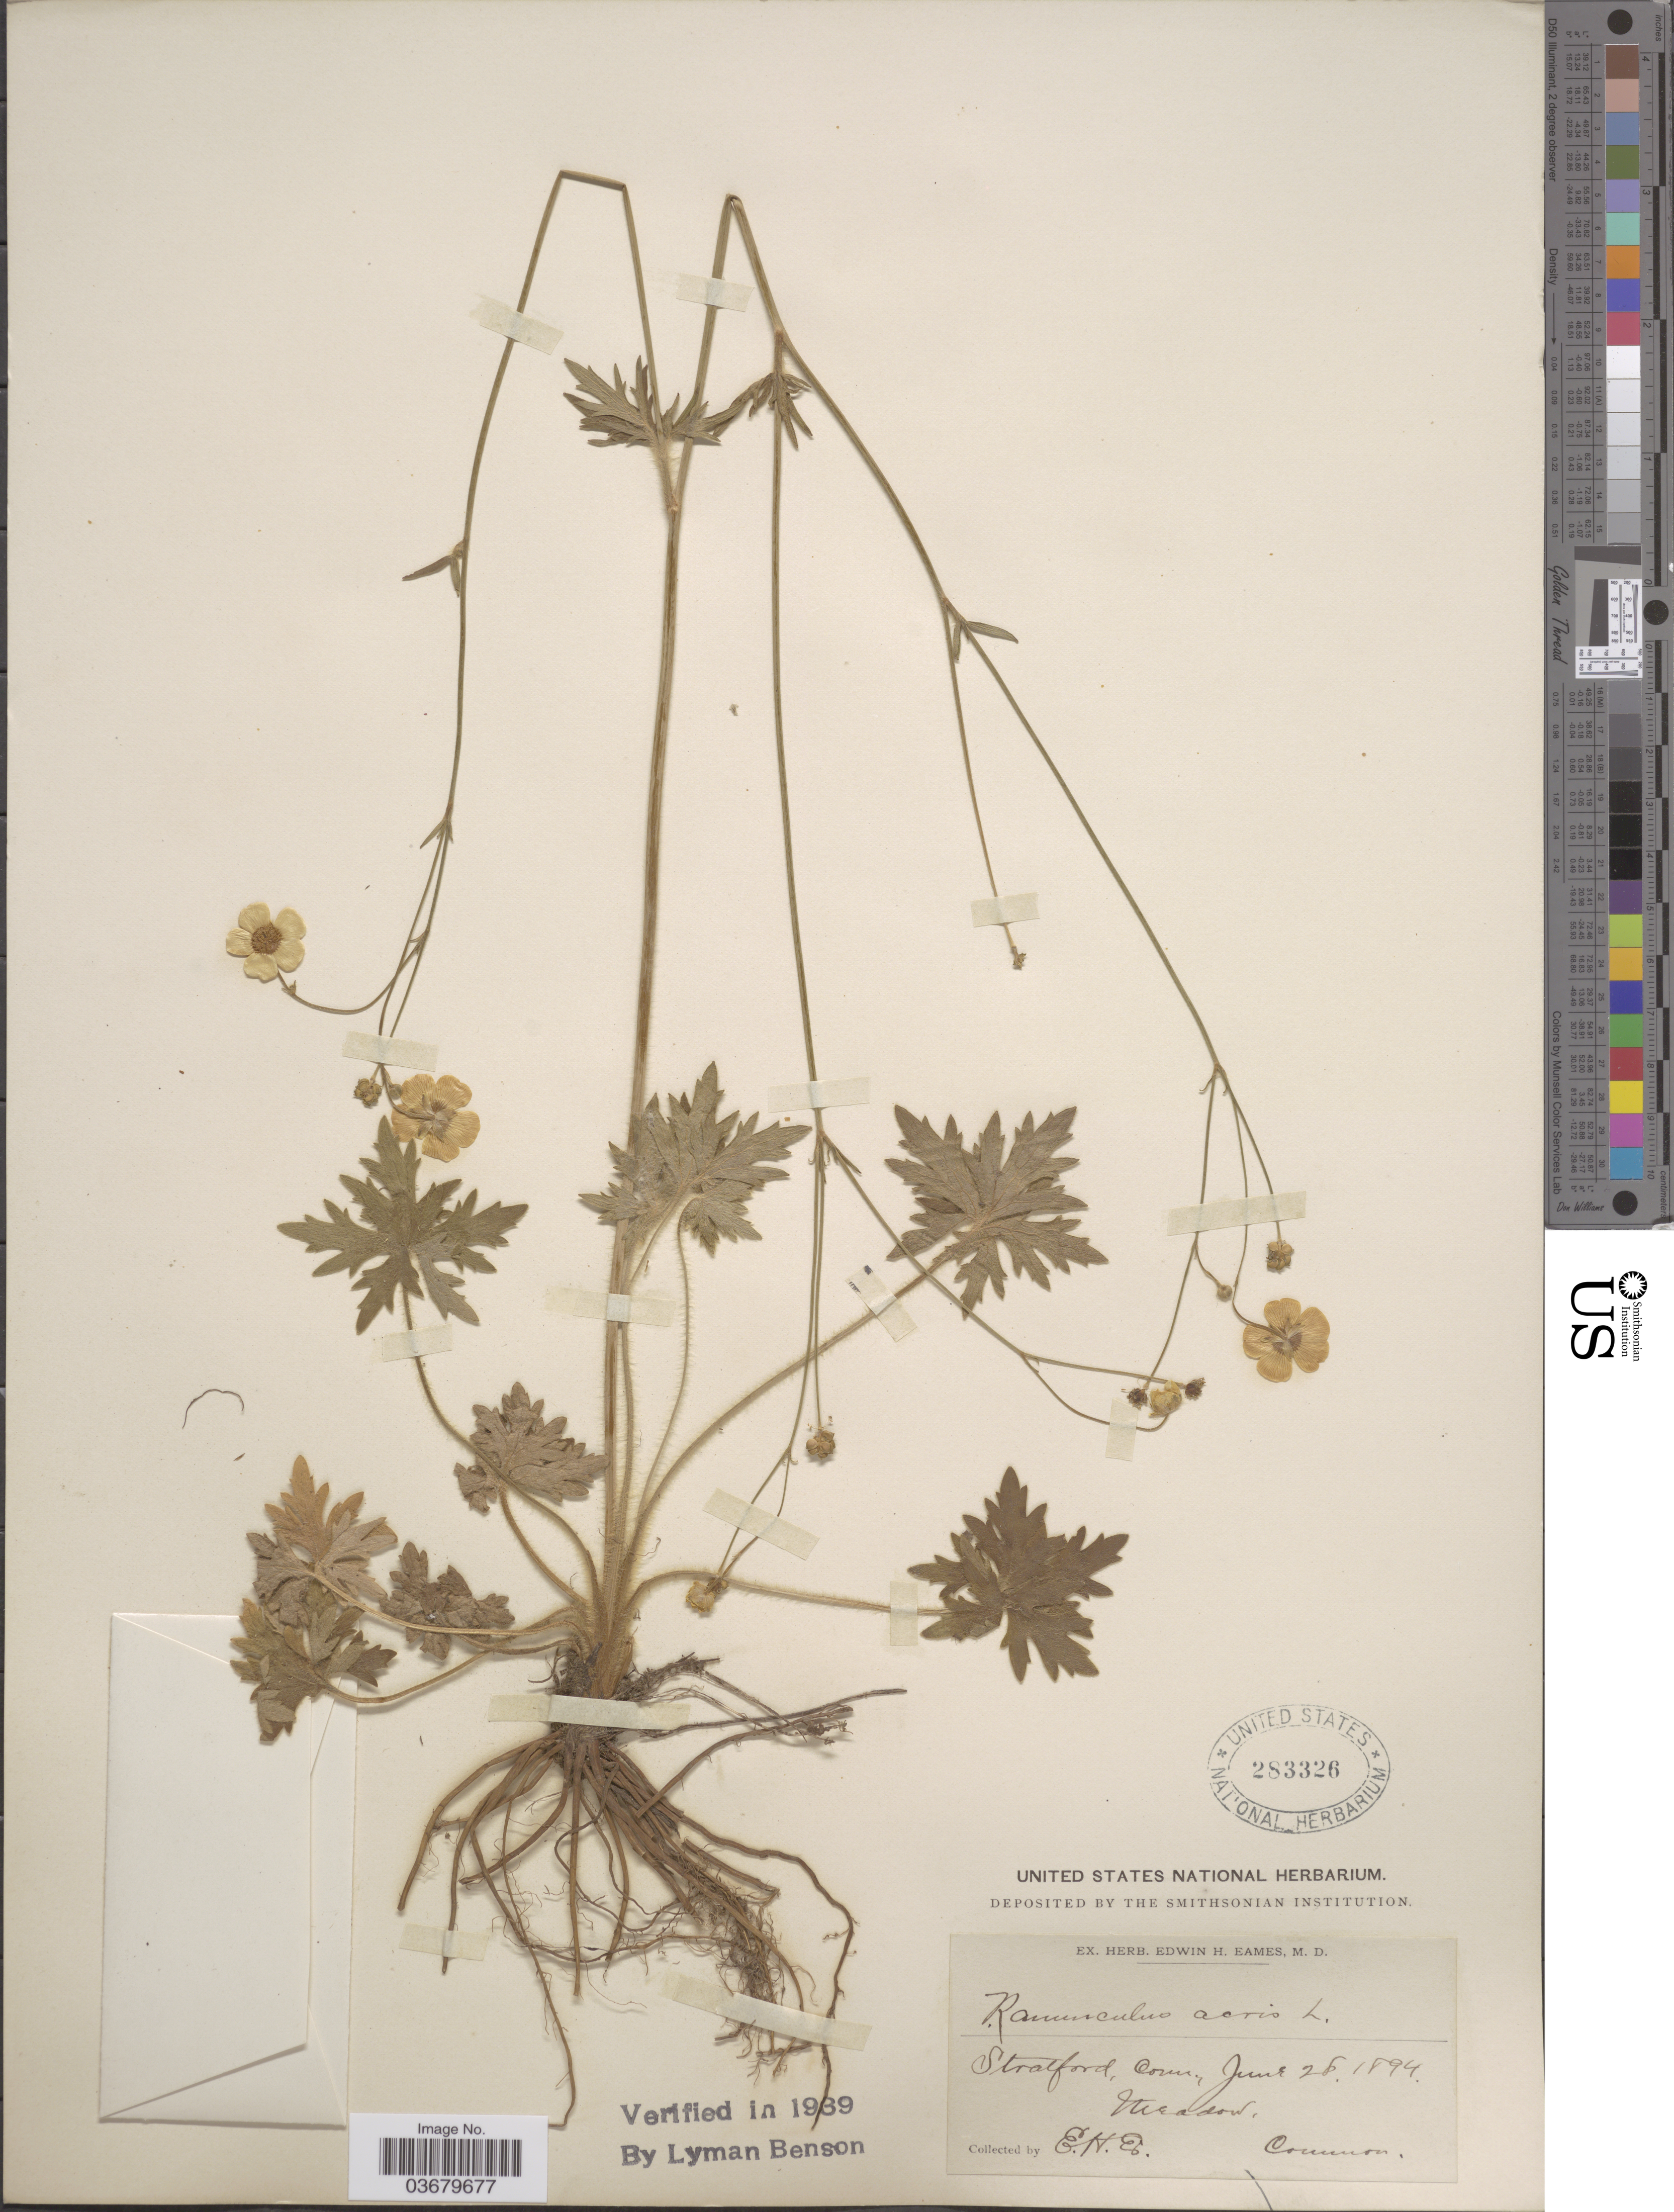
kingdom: Plantae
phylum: Tracheophyta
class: Magnoliopsida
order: Ranunculales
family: Ranunculaceae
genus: Ranunculus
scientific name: Ranunculus acris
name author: L.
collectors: E. H. Eames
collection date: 1894-06-28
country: United States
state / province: Connecticut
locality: Stratford.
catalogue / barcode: US 283326